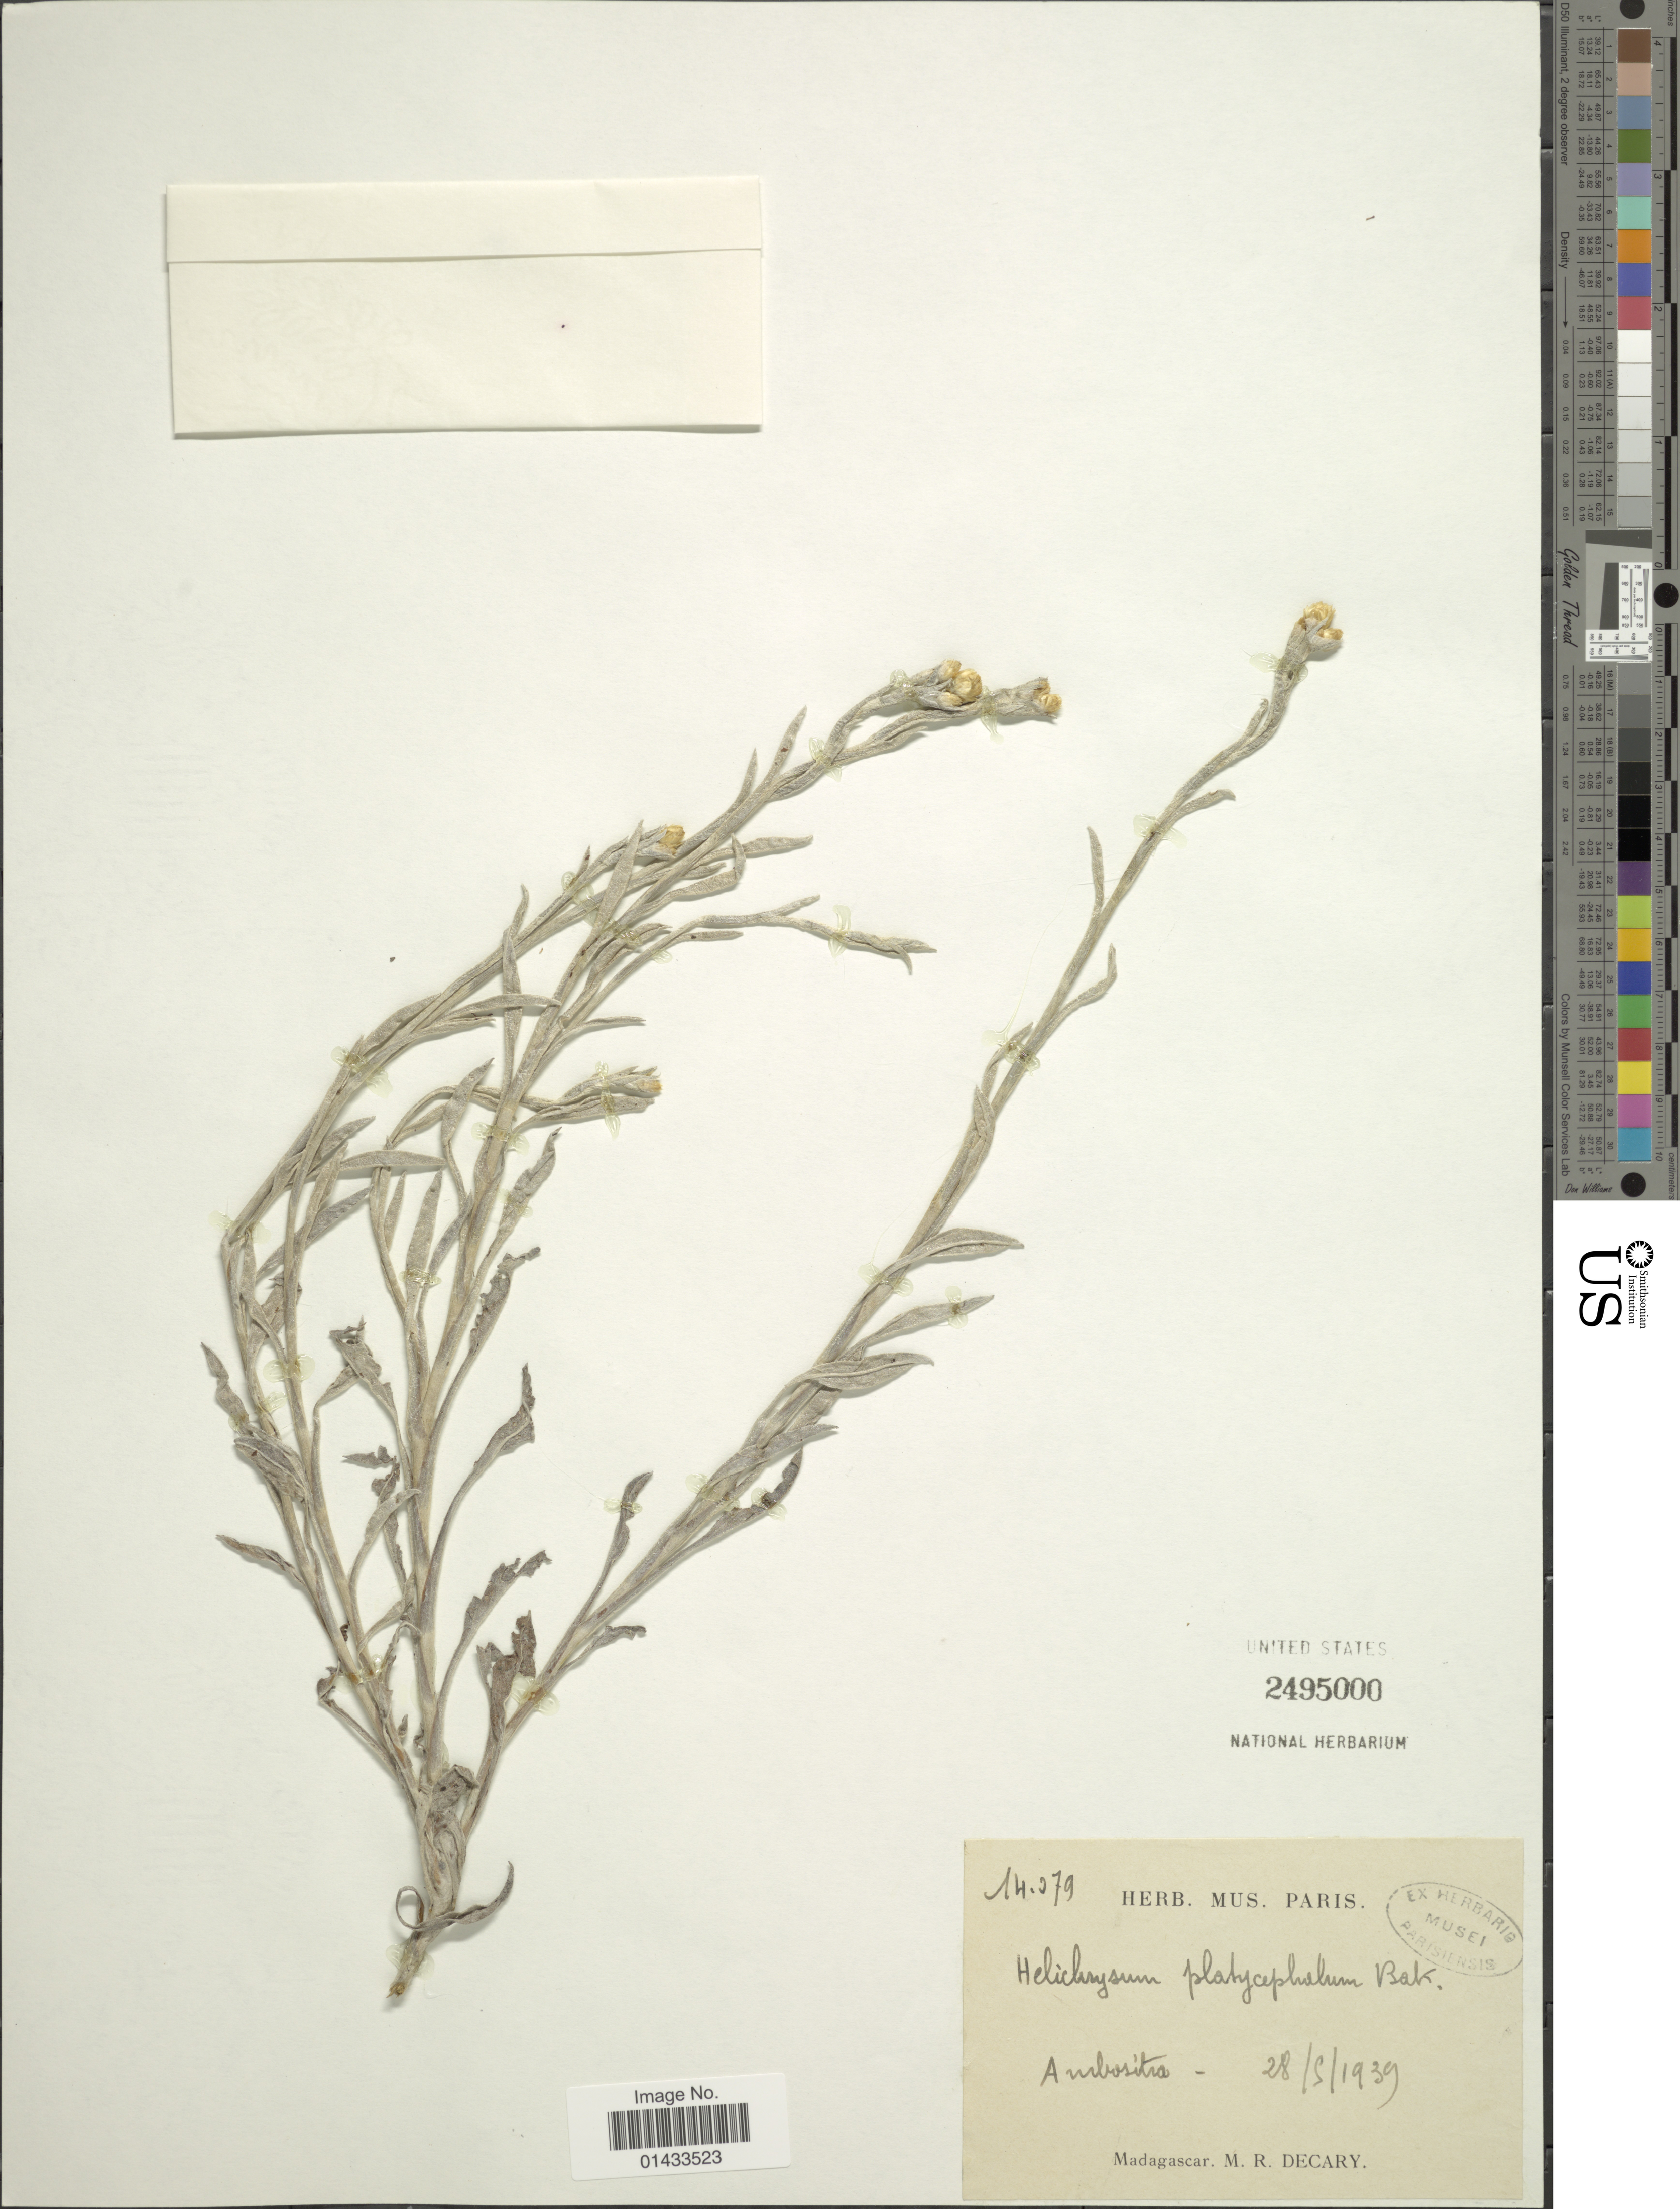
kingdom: Plantae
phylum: Tracheophyta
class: Magnoliopsida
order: Asterales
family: Asteraceae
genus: Helichrysum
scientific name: Helichrysum platycephalum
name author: Baker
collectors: R. Decary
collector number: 14079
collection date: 1939-08-28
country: Madagascar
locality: Ambositra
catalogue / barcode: US 2495000